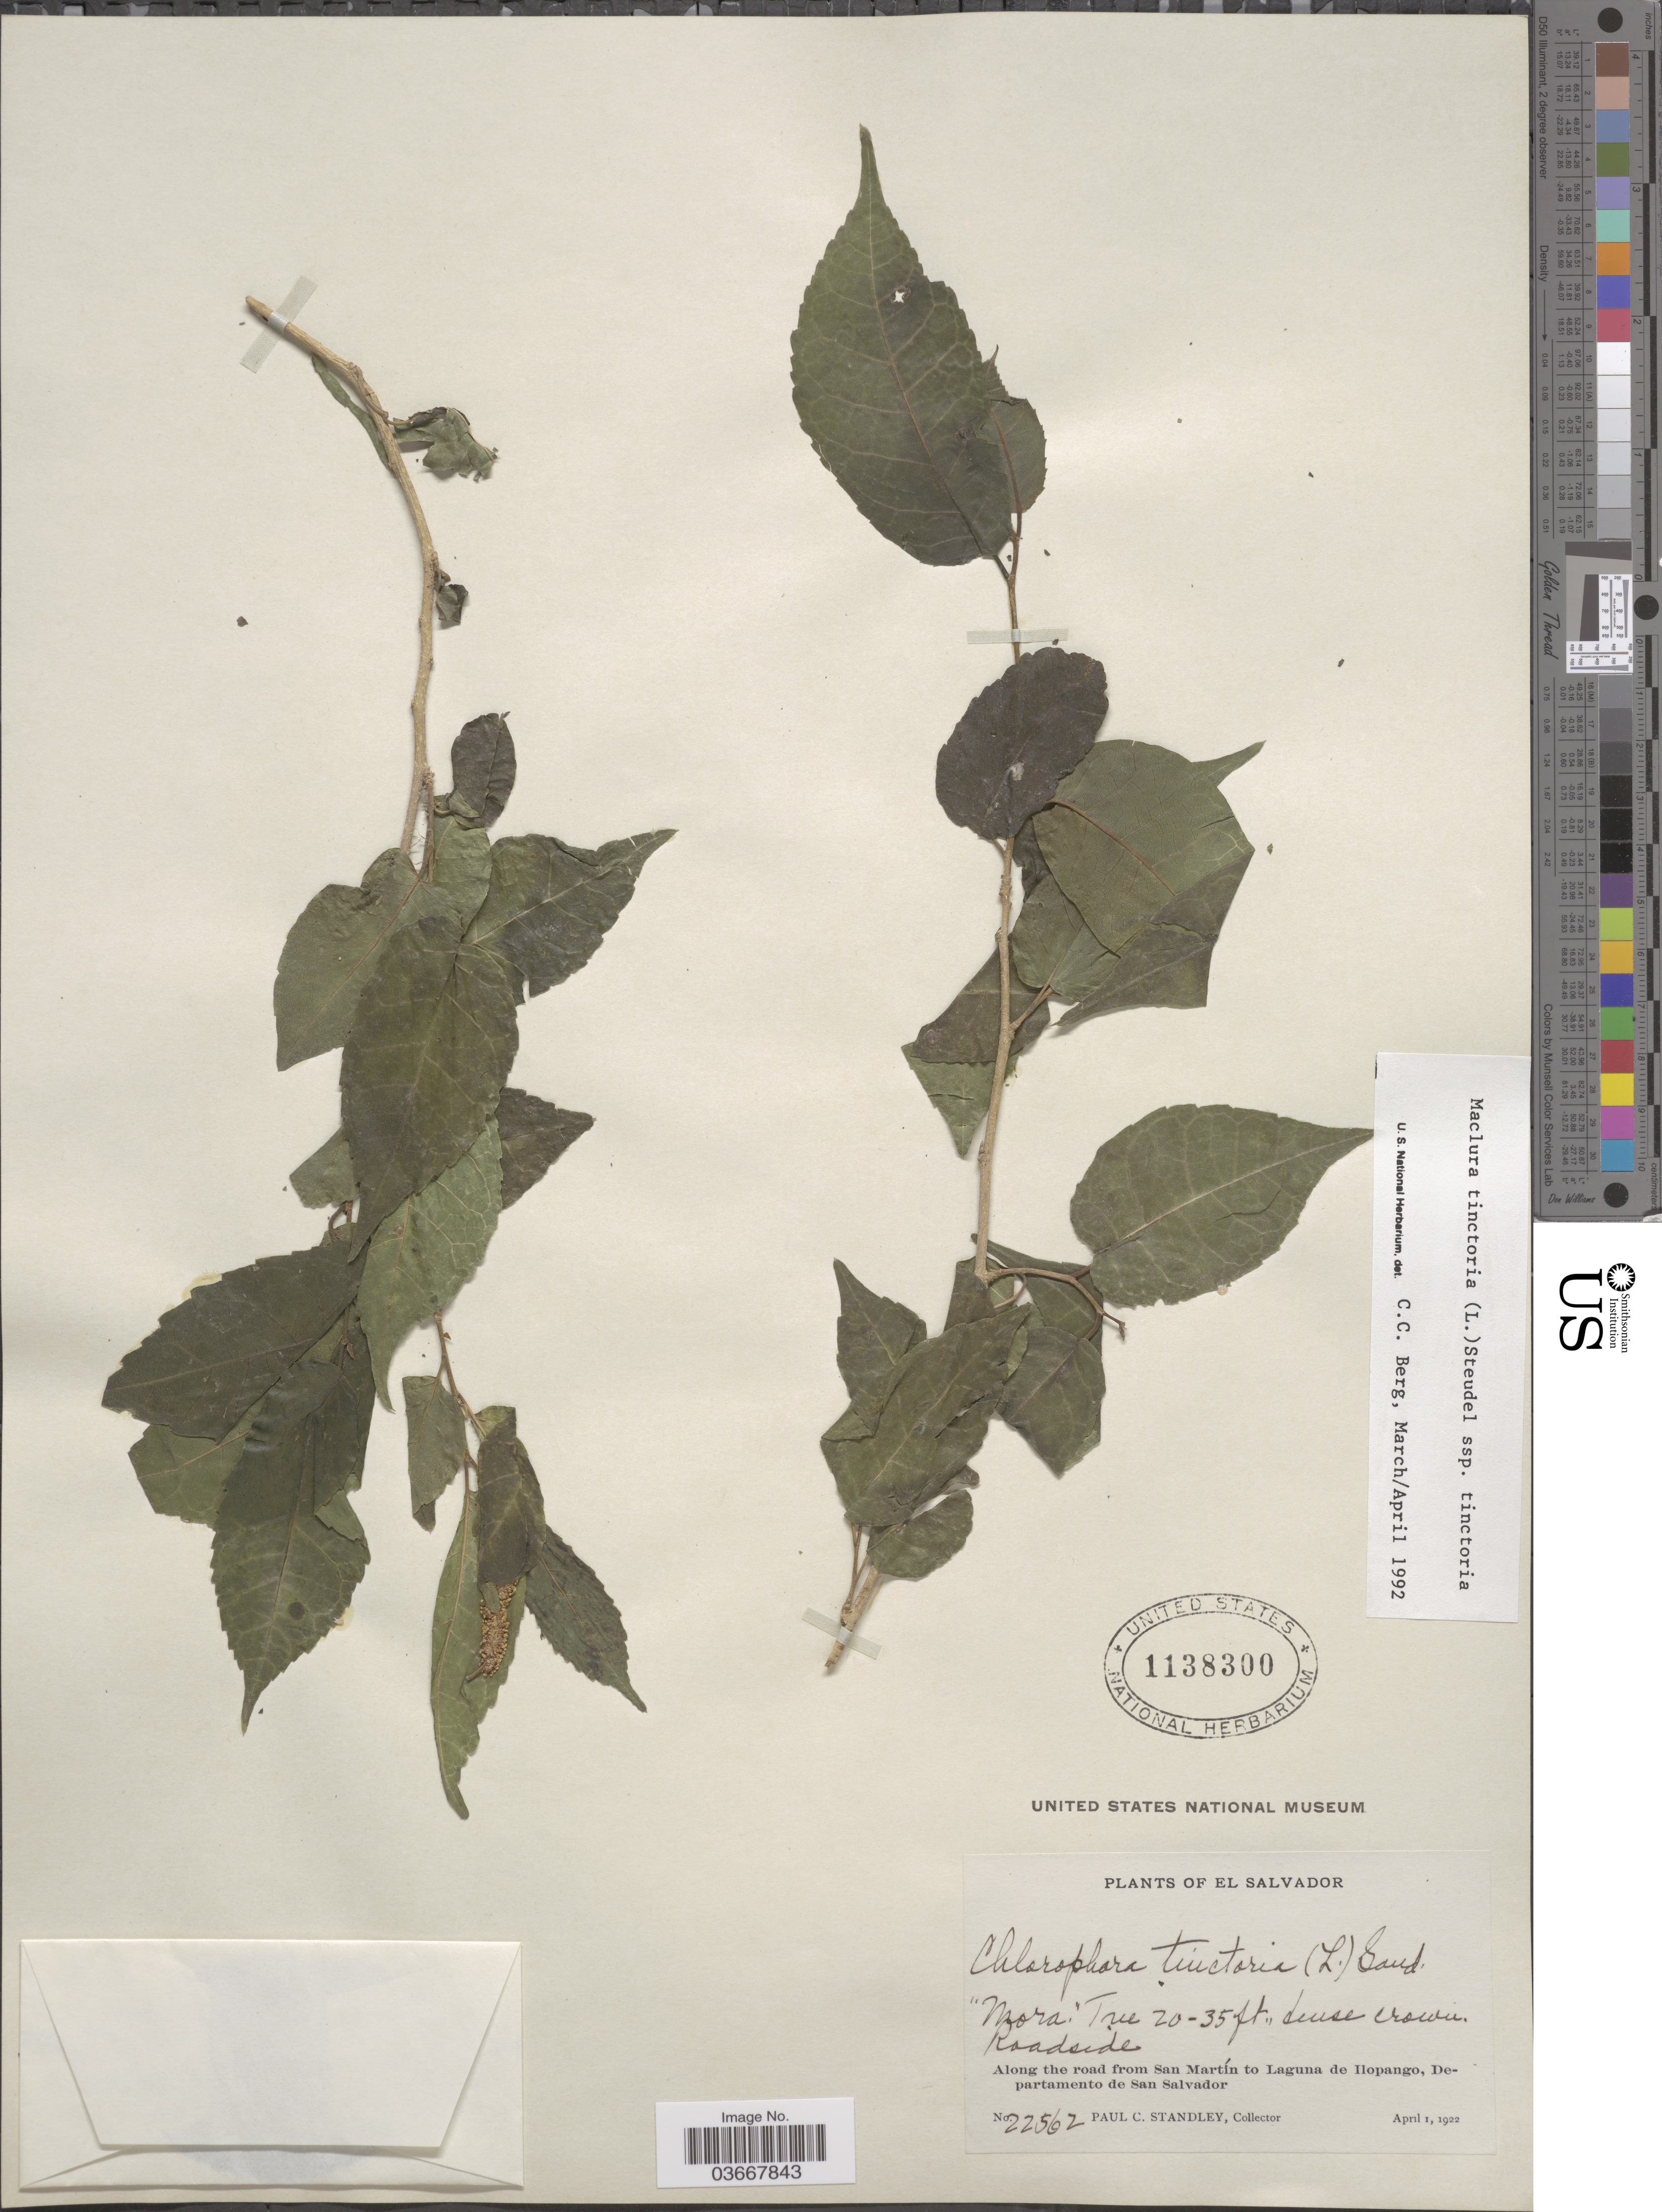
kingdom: Plantae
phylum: Tracheophyta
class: Magnoliopsida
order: Rosales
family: Moraceae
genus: Maclura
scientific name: Maclura tinctoria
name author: (L.) D. Don ex Steud.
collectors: P. C. Standley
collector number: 22562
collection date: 1922-04-01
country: El Salvador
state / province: San Salvador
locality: Along the road from San Martín to Laguna de Ilopango, Departamento de San Salvador.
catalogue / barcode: US 1138300